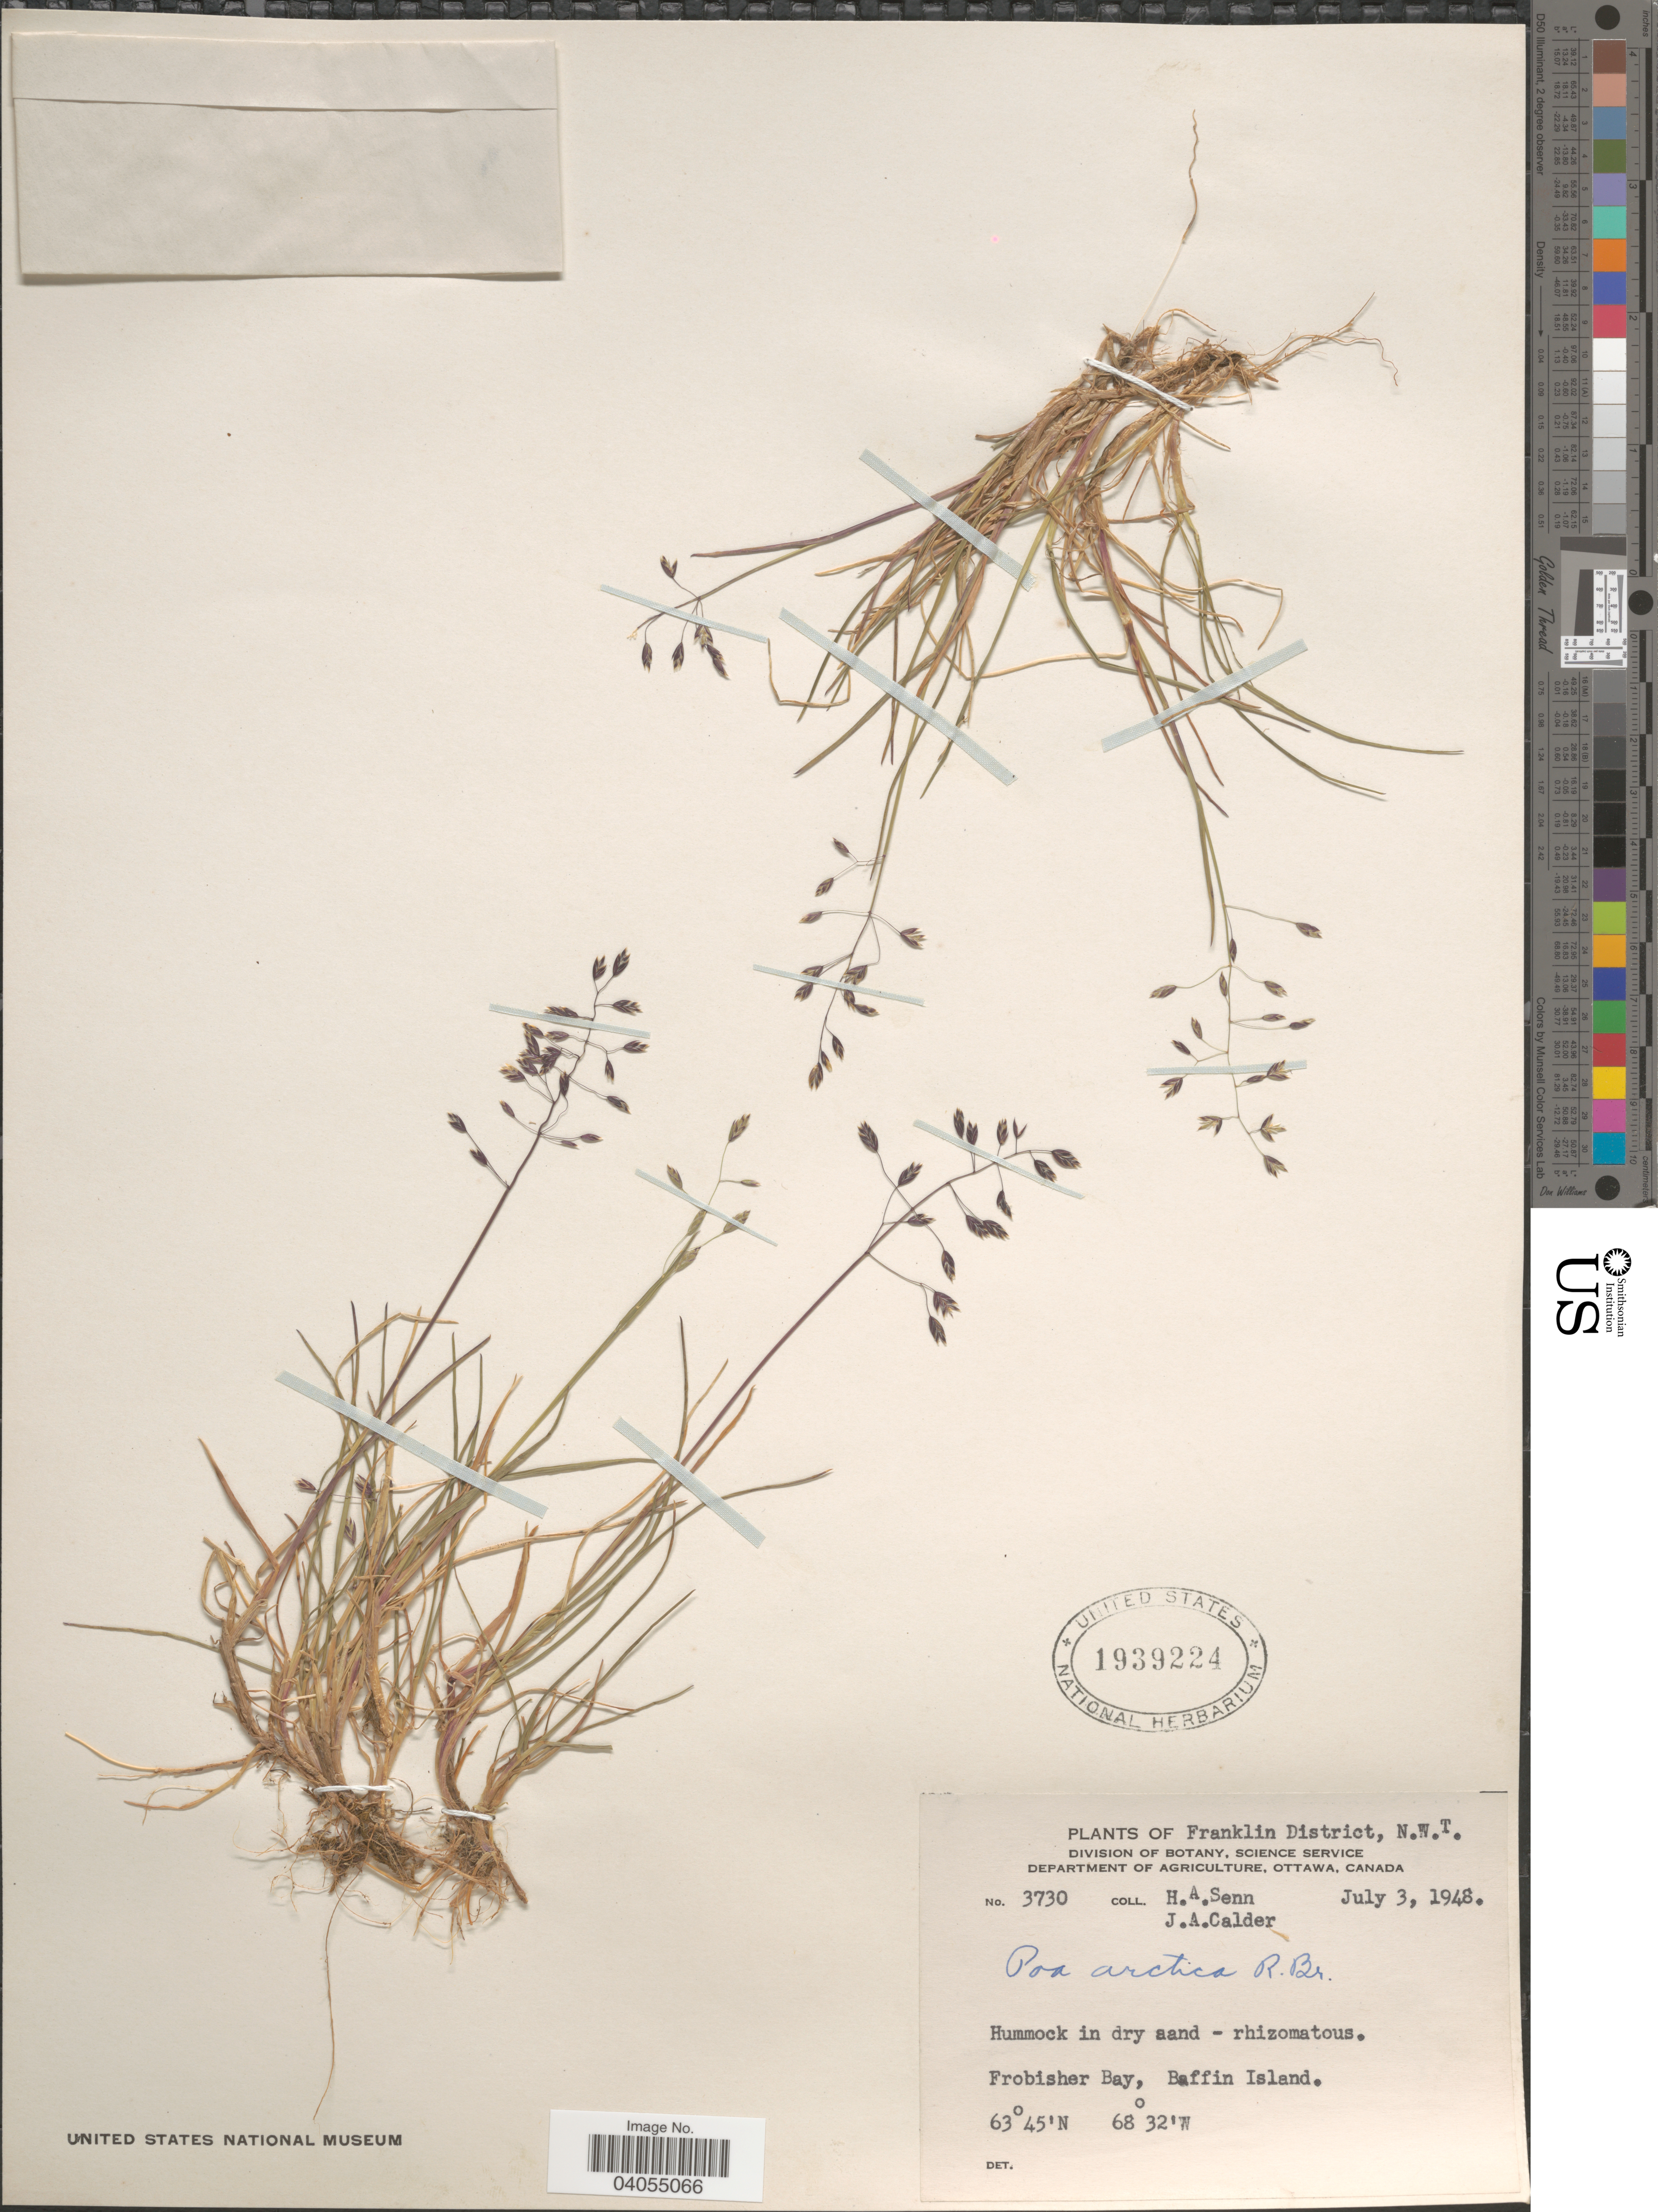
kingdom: Plantae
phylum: Tracheophyta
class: Liliopsida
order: Poales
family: Poaceae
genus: Poa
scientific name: Poa arctica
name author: R. Br.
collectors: H. Senn & J. A. Calder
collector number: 3730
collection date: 1948-07-03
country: Canada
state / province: Northwest Territories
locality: Franklin District. Frobisher Bay, Baffin Island.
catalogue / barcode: US 1939224